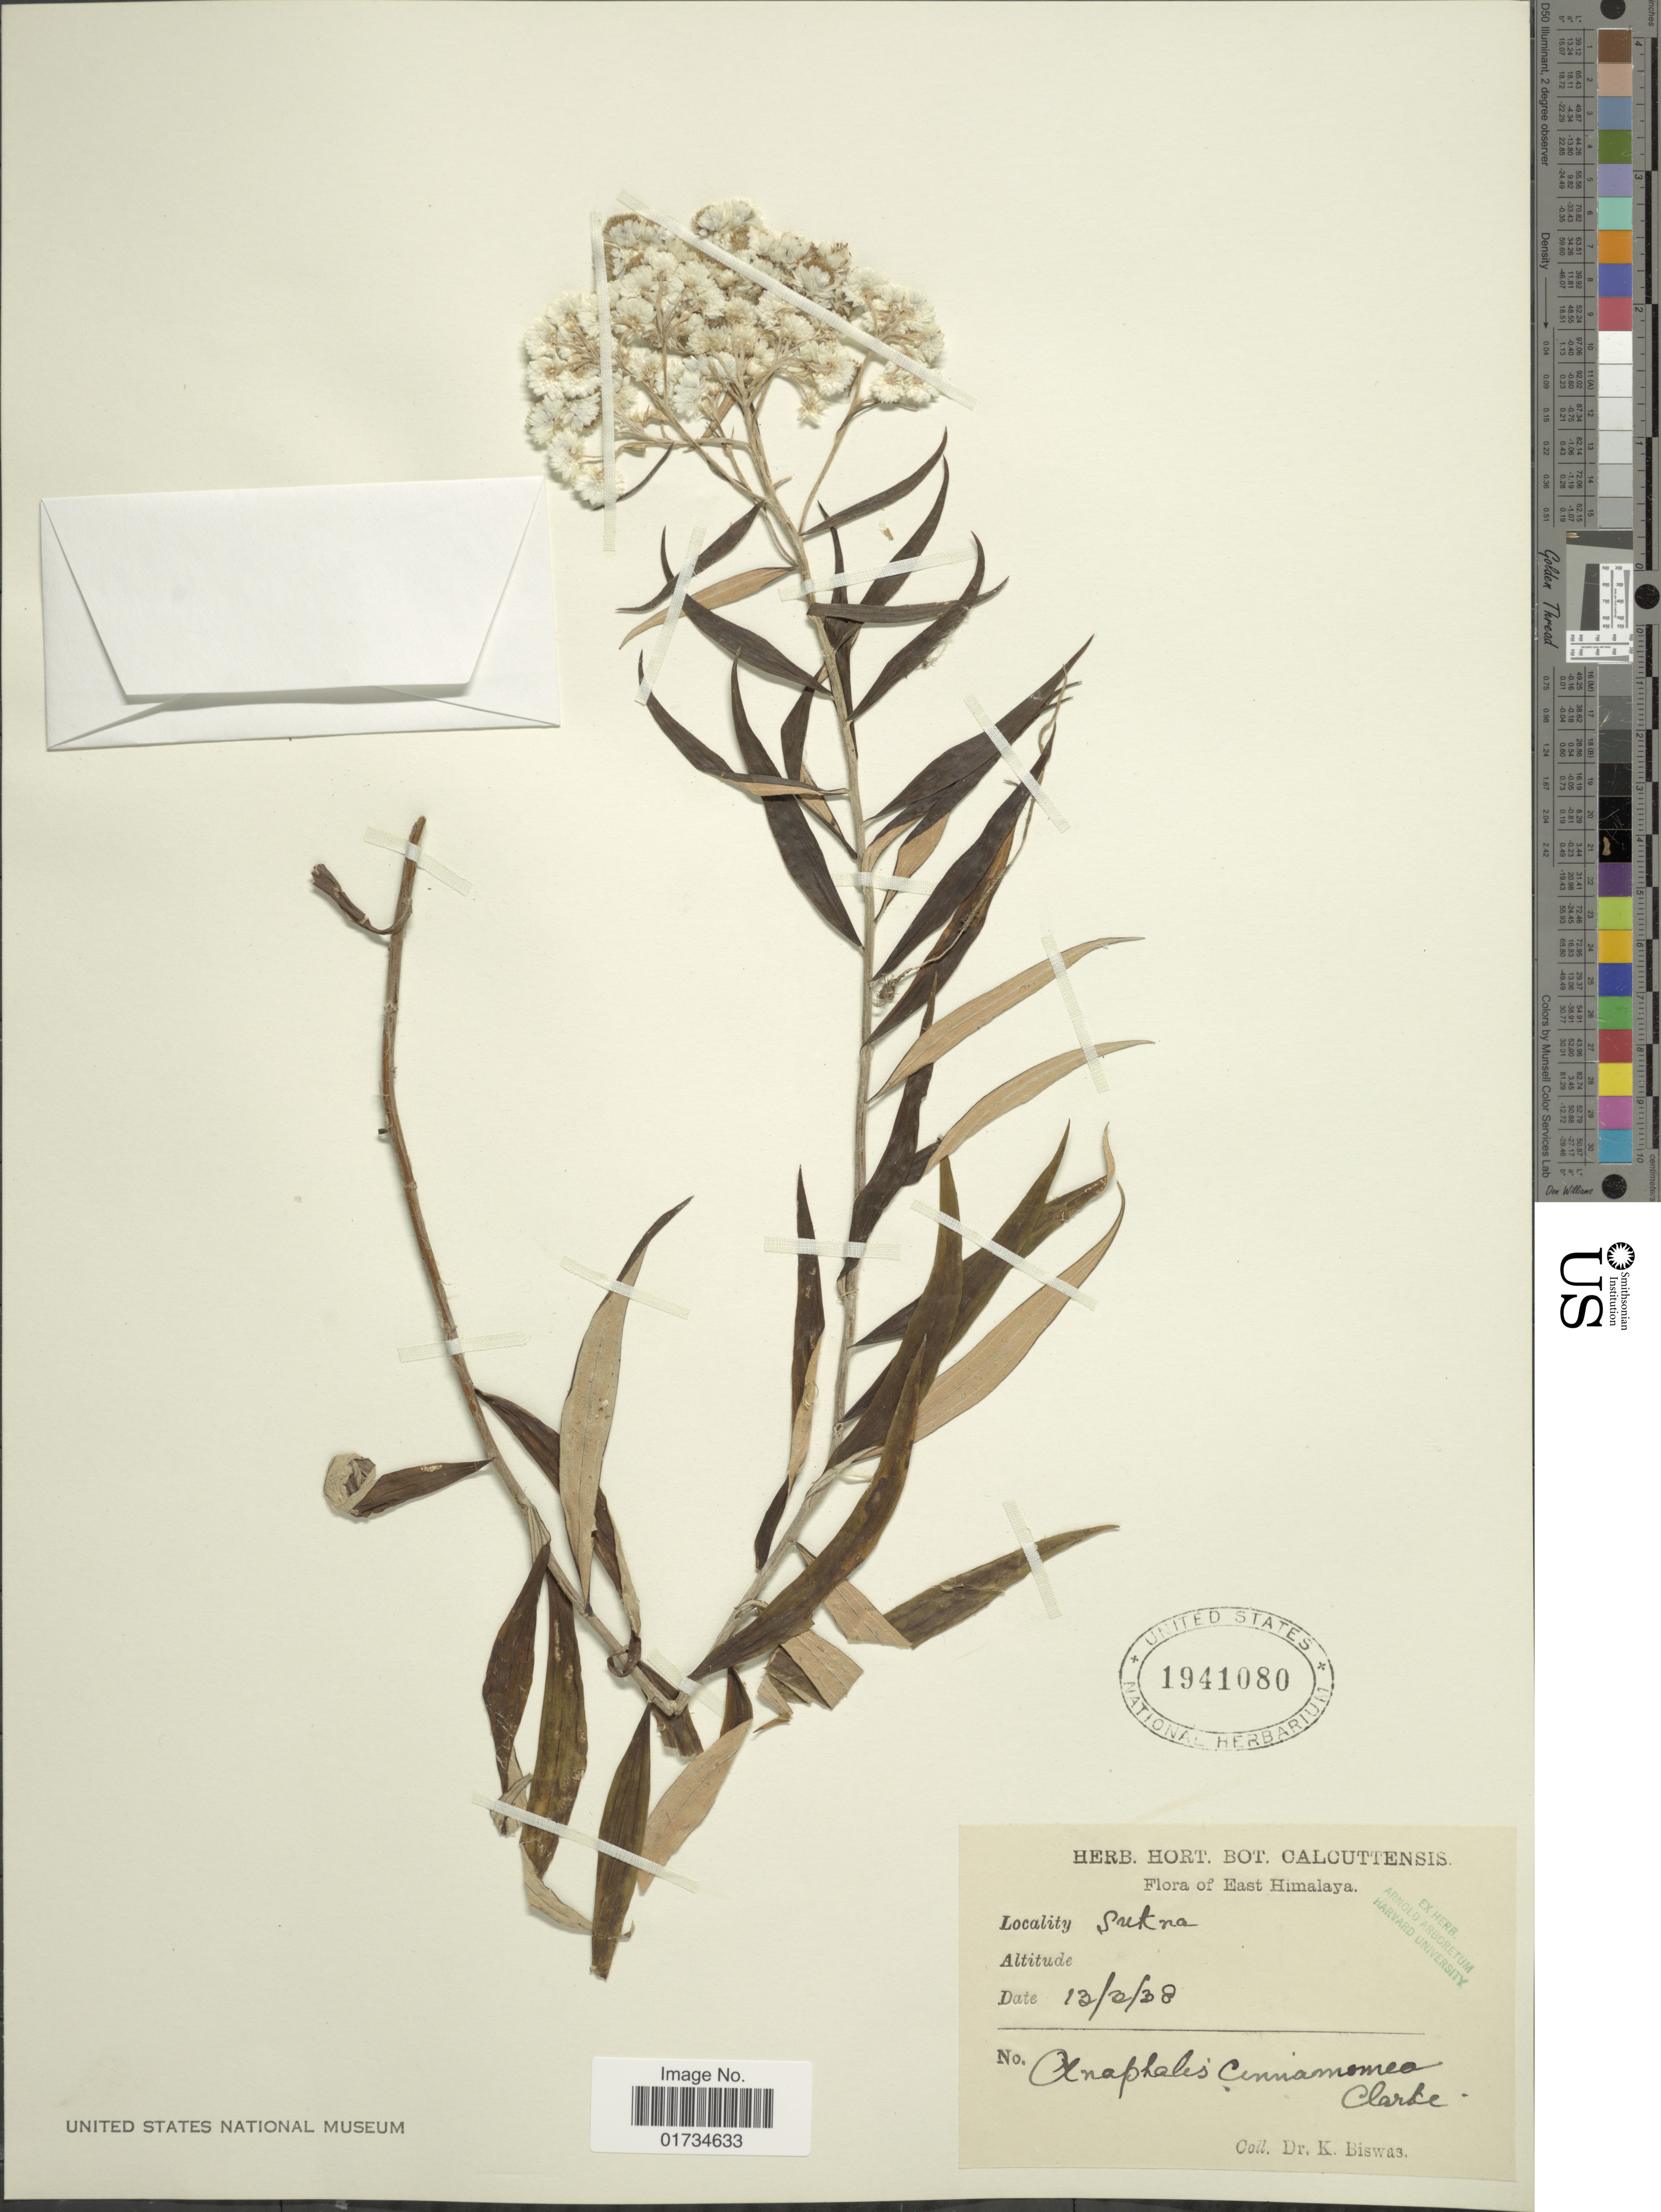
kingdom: Plantae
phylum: Tracheophyta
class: Magnoliopsida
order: Asterales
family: Asteraceae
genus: Anaphalis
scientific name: Anaphalis margaritacea var. cinnamomea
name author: (DC.) Herder & Maxim.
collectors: K. Biswas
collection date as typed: Transcribed d/m/y: 13/3/38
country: India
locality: East Himalaya. Sukna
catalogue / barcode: US 1941080